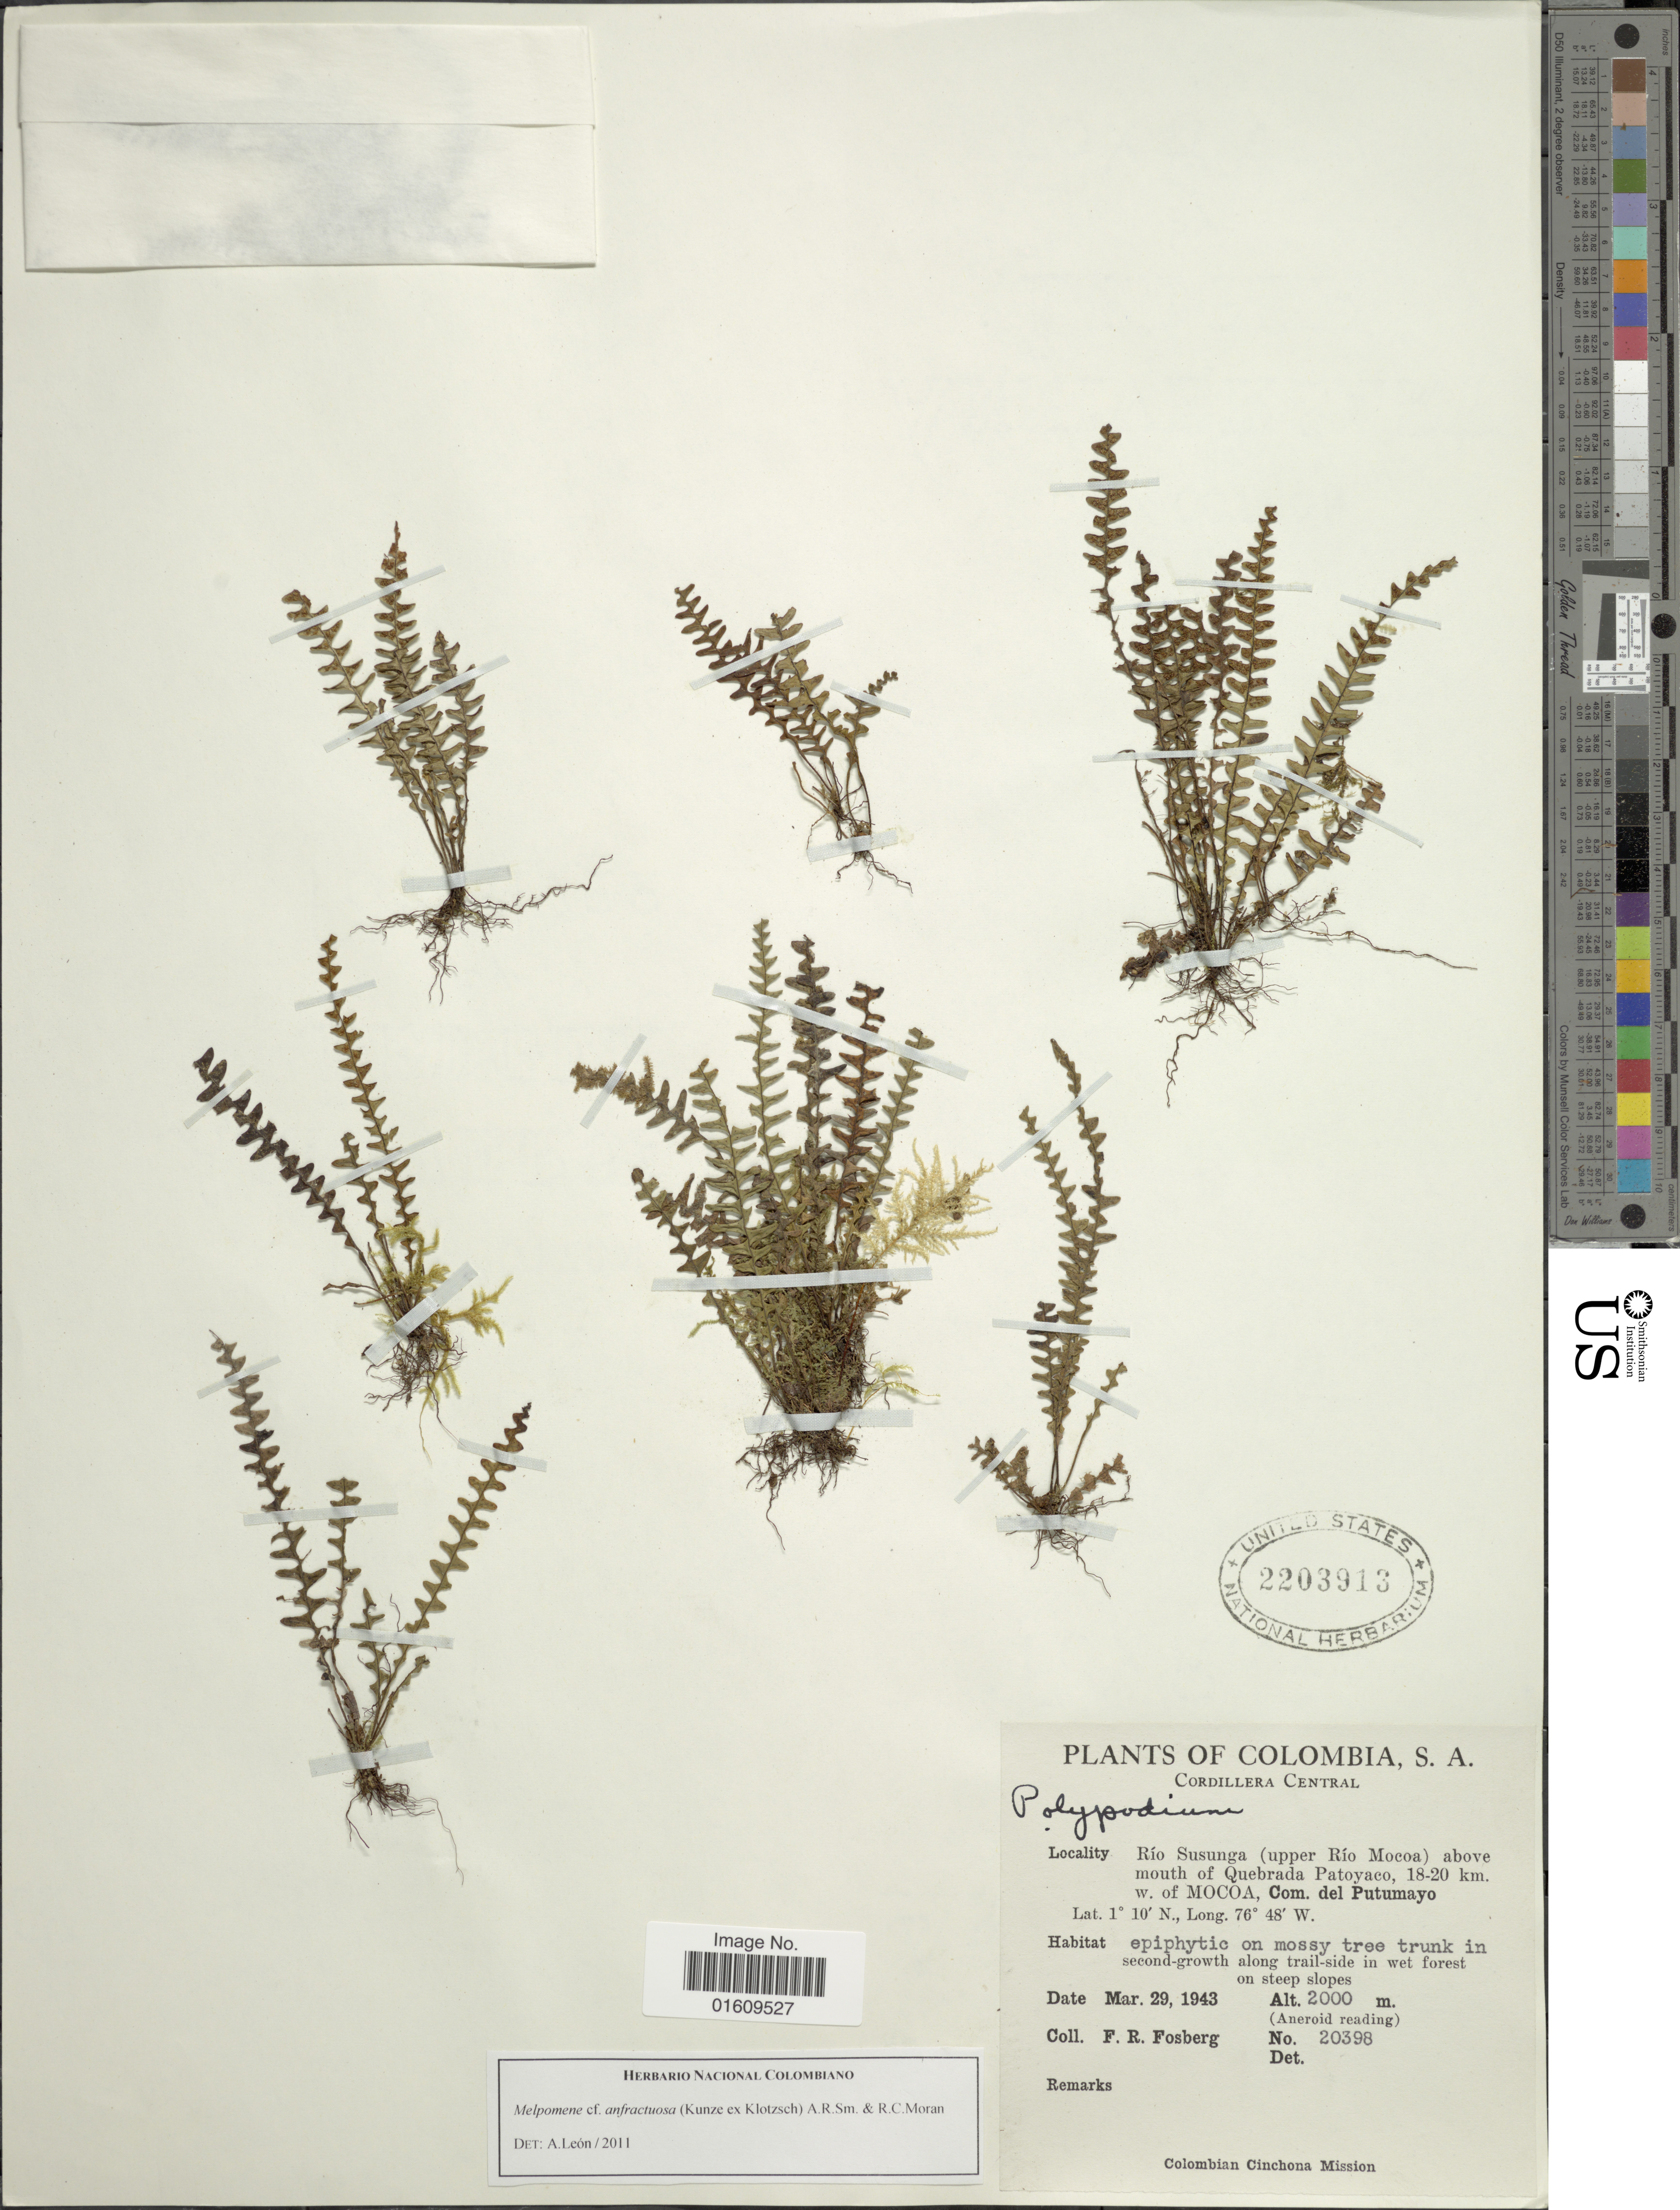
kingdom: Plantae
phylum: Tracheophyta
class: Polypodiopsida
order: Polypodiales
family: Polypodiaceae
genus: Ascogrammitis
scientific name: Ascogrammitis anfractuosa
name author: (Kunze ex Klotzsch) Sundue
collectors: F. R. Fosberg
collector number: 20398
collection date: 1943-03-29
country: Colombia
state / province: Putumayo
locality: Cordillera Central, Rio Susunga ( upper Rio Mocoa ) above mouth of Qeubrada Patoyaco, 18-20 km. w of Mocoa, Com. de Putumao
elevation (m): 2000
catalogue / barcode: US 2203913